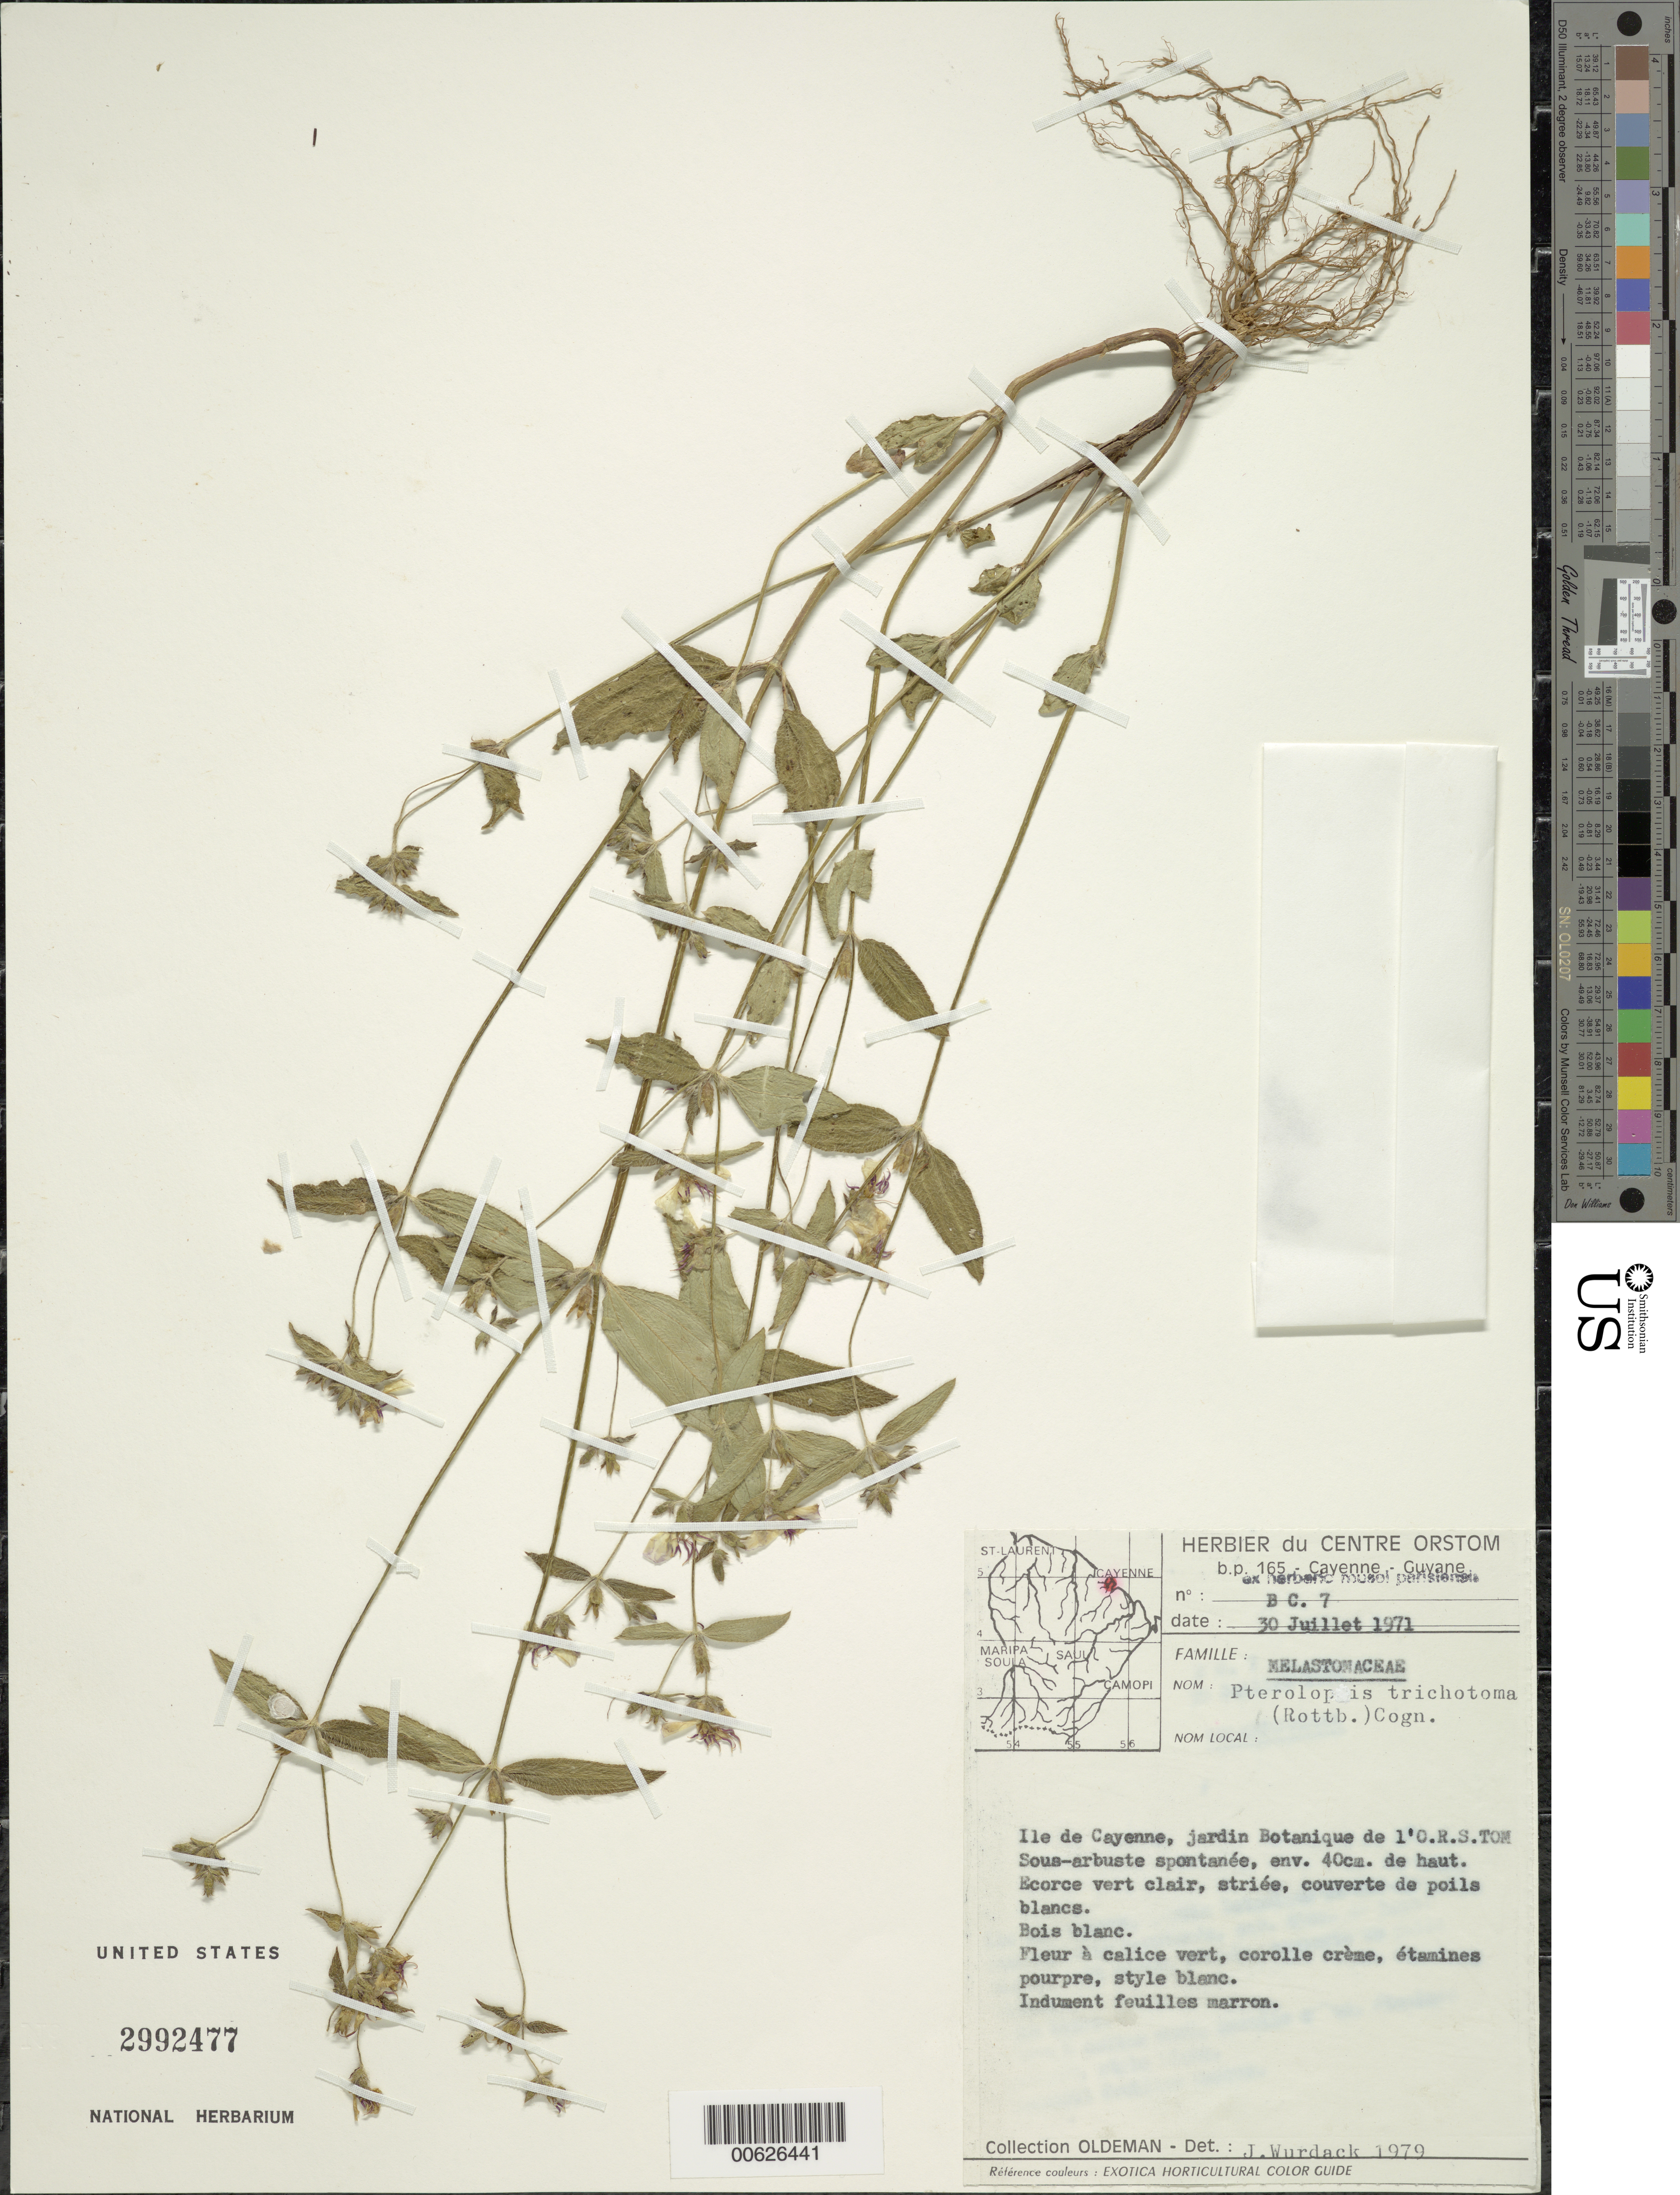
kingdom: Plantae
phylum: Tracheophyta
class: Magnoliopsida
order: Myrtales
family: Melastomataceae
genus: Pterolepis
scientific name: Pterolepis trichotoma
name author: (Rottb.) Cogn.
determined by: Wurdack, John J., (US), US (UNITED STATES)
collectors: R. Oldeman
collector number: BC 7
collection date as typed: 30-Jul-71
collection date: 1971-07-30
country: French Guiana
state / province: Cayenne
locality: Cayenne, Jardin ORSTOM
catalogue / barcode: US 2992477